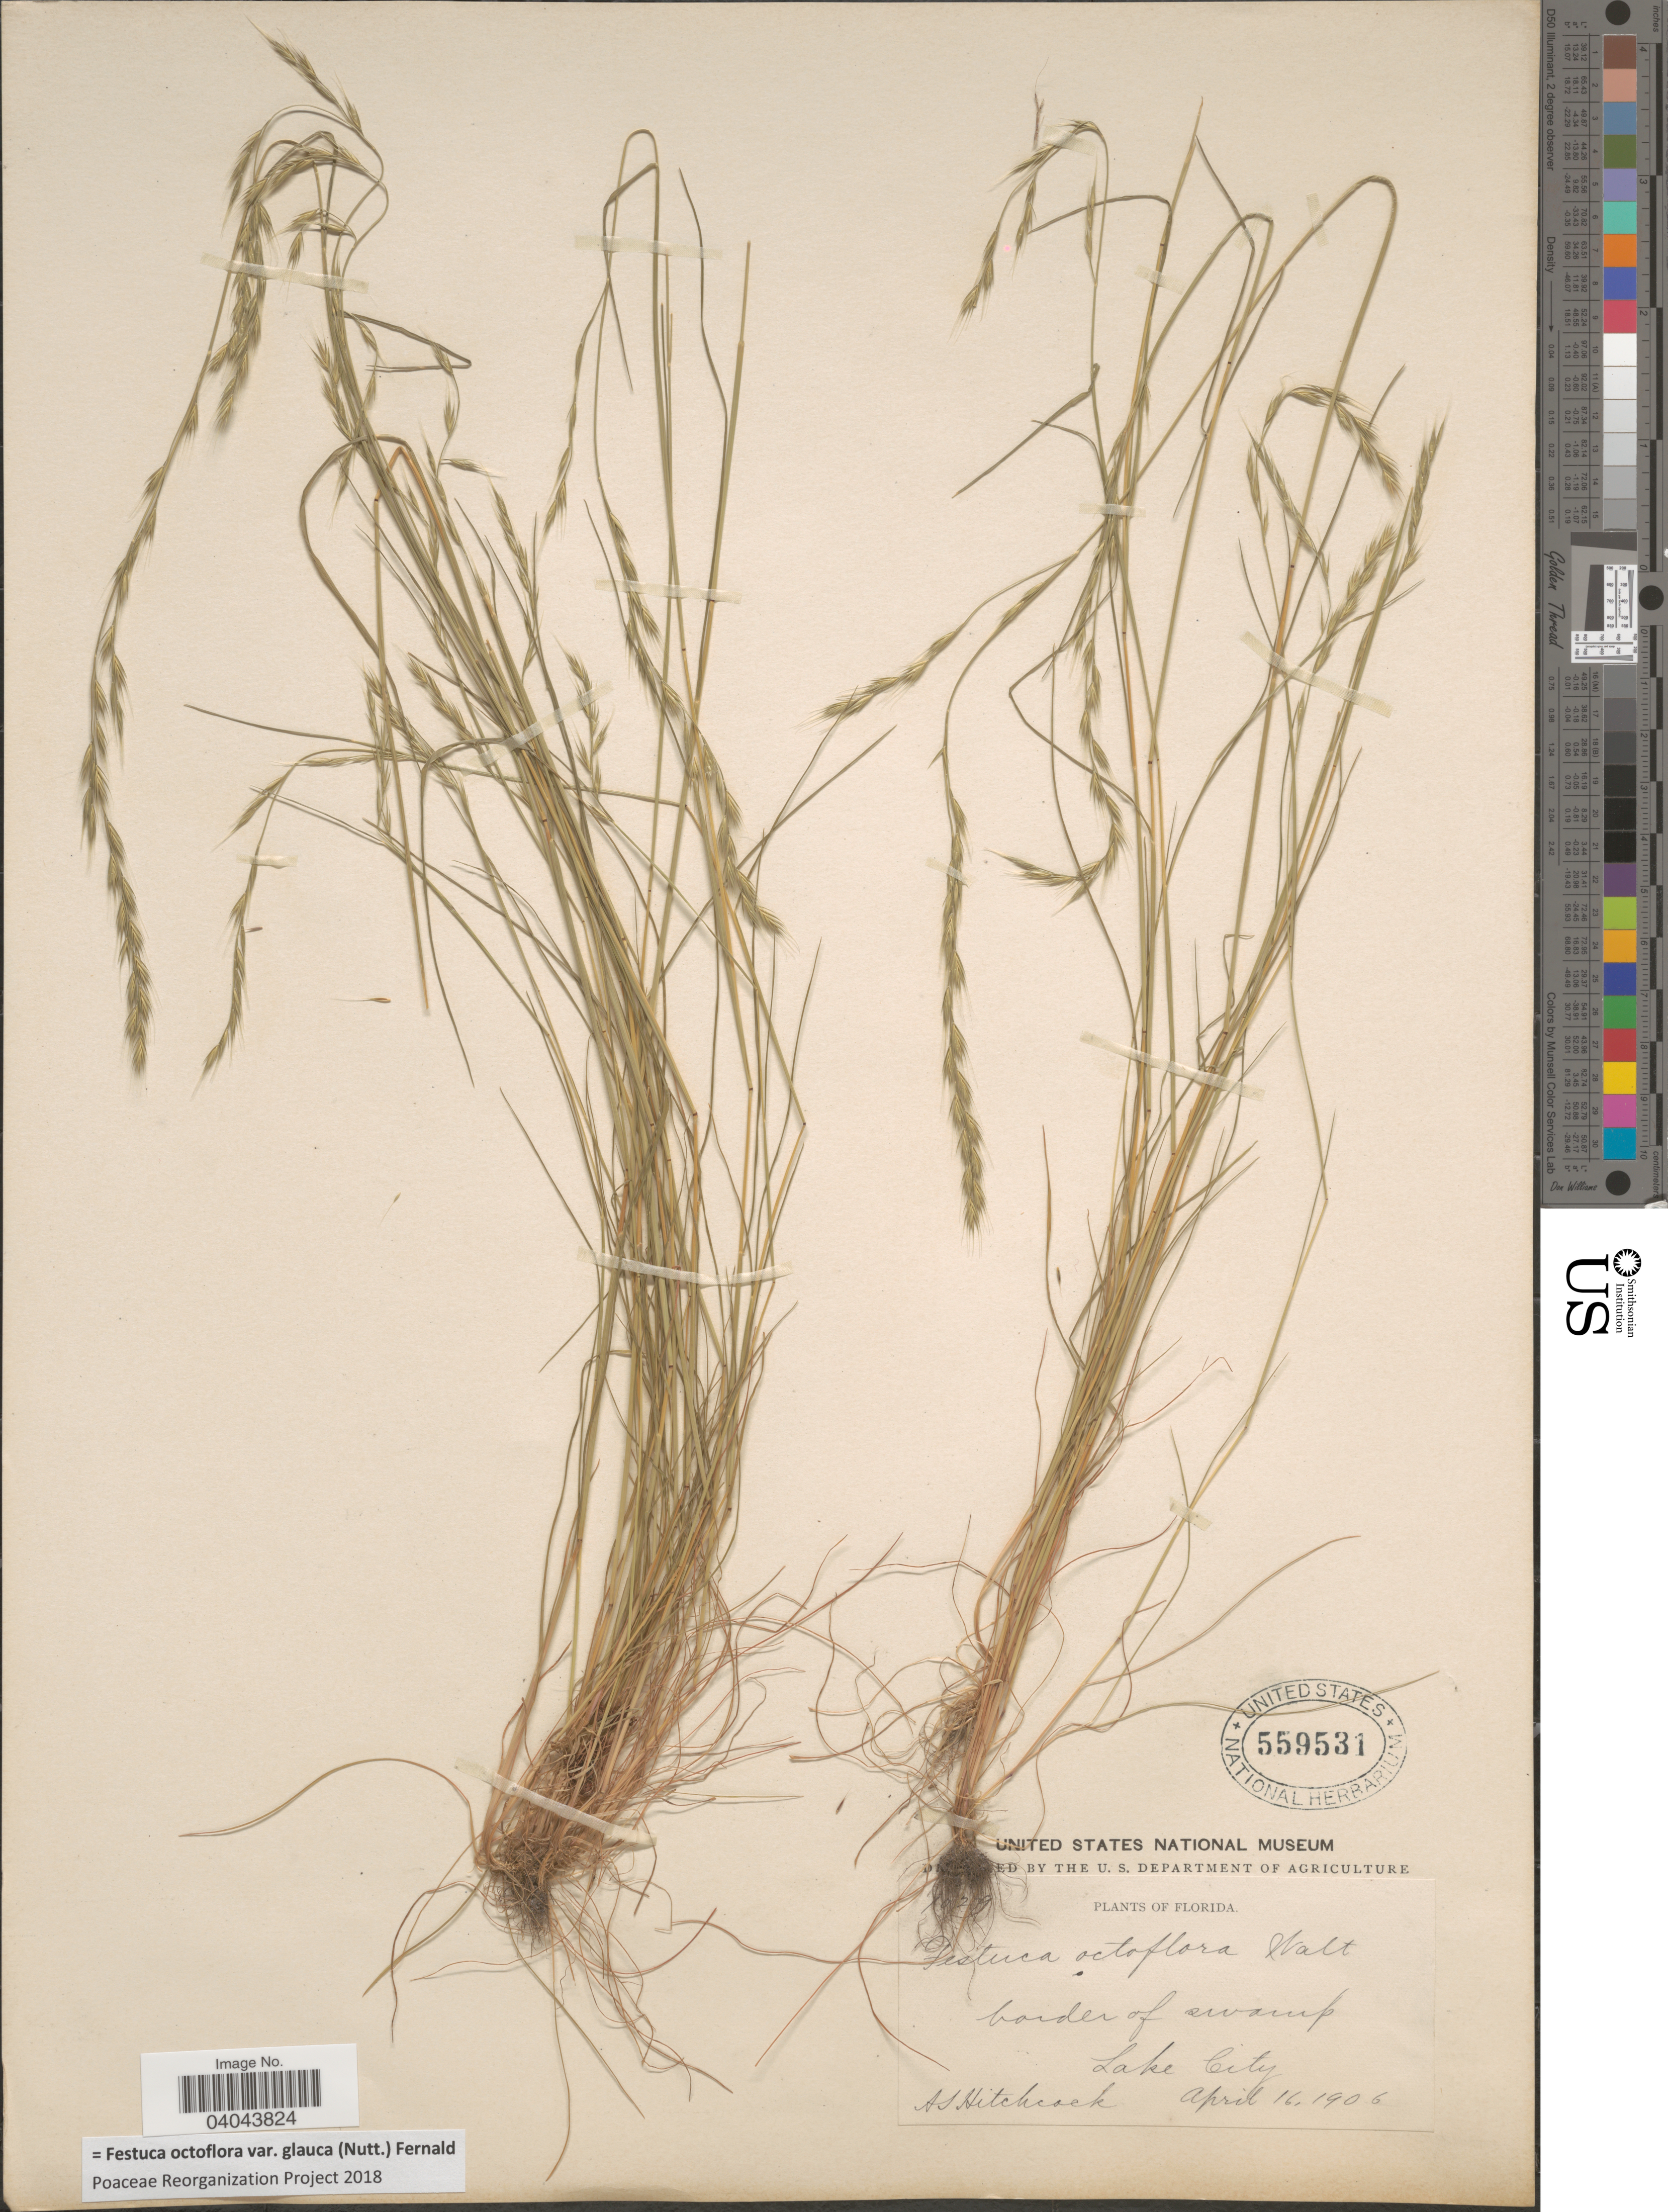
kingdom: Plantae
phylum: Tracheophyta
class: Liliopsida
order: Poales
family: Poaceae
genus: Festuca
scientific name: Festuca octoflora var. glauca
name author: (Nutt.) Fernald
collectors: A. S. Hitchcock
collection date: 1906-04-16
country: United States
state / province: Florida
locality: Lake City.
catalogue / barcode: US 559531